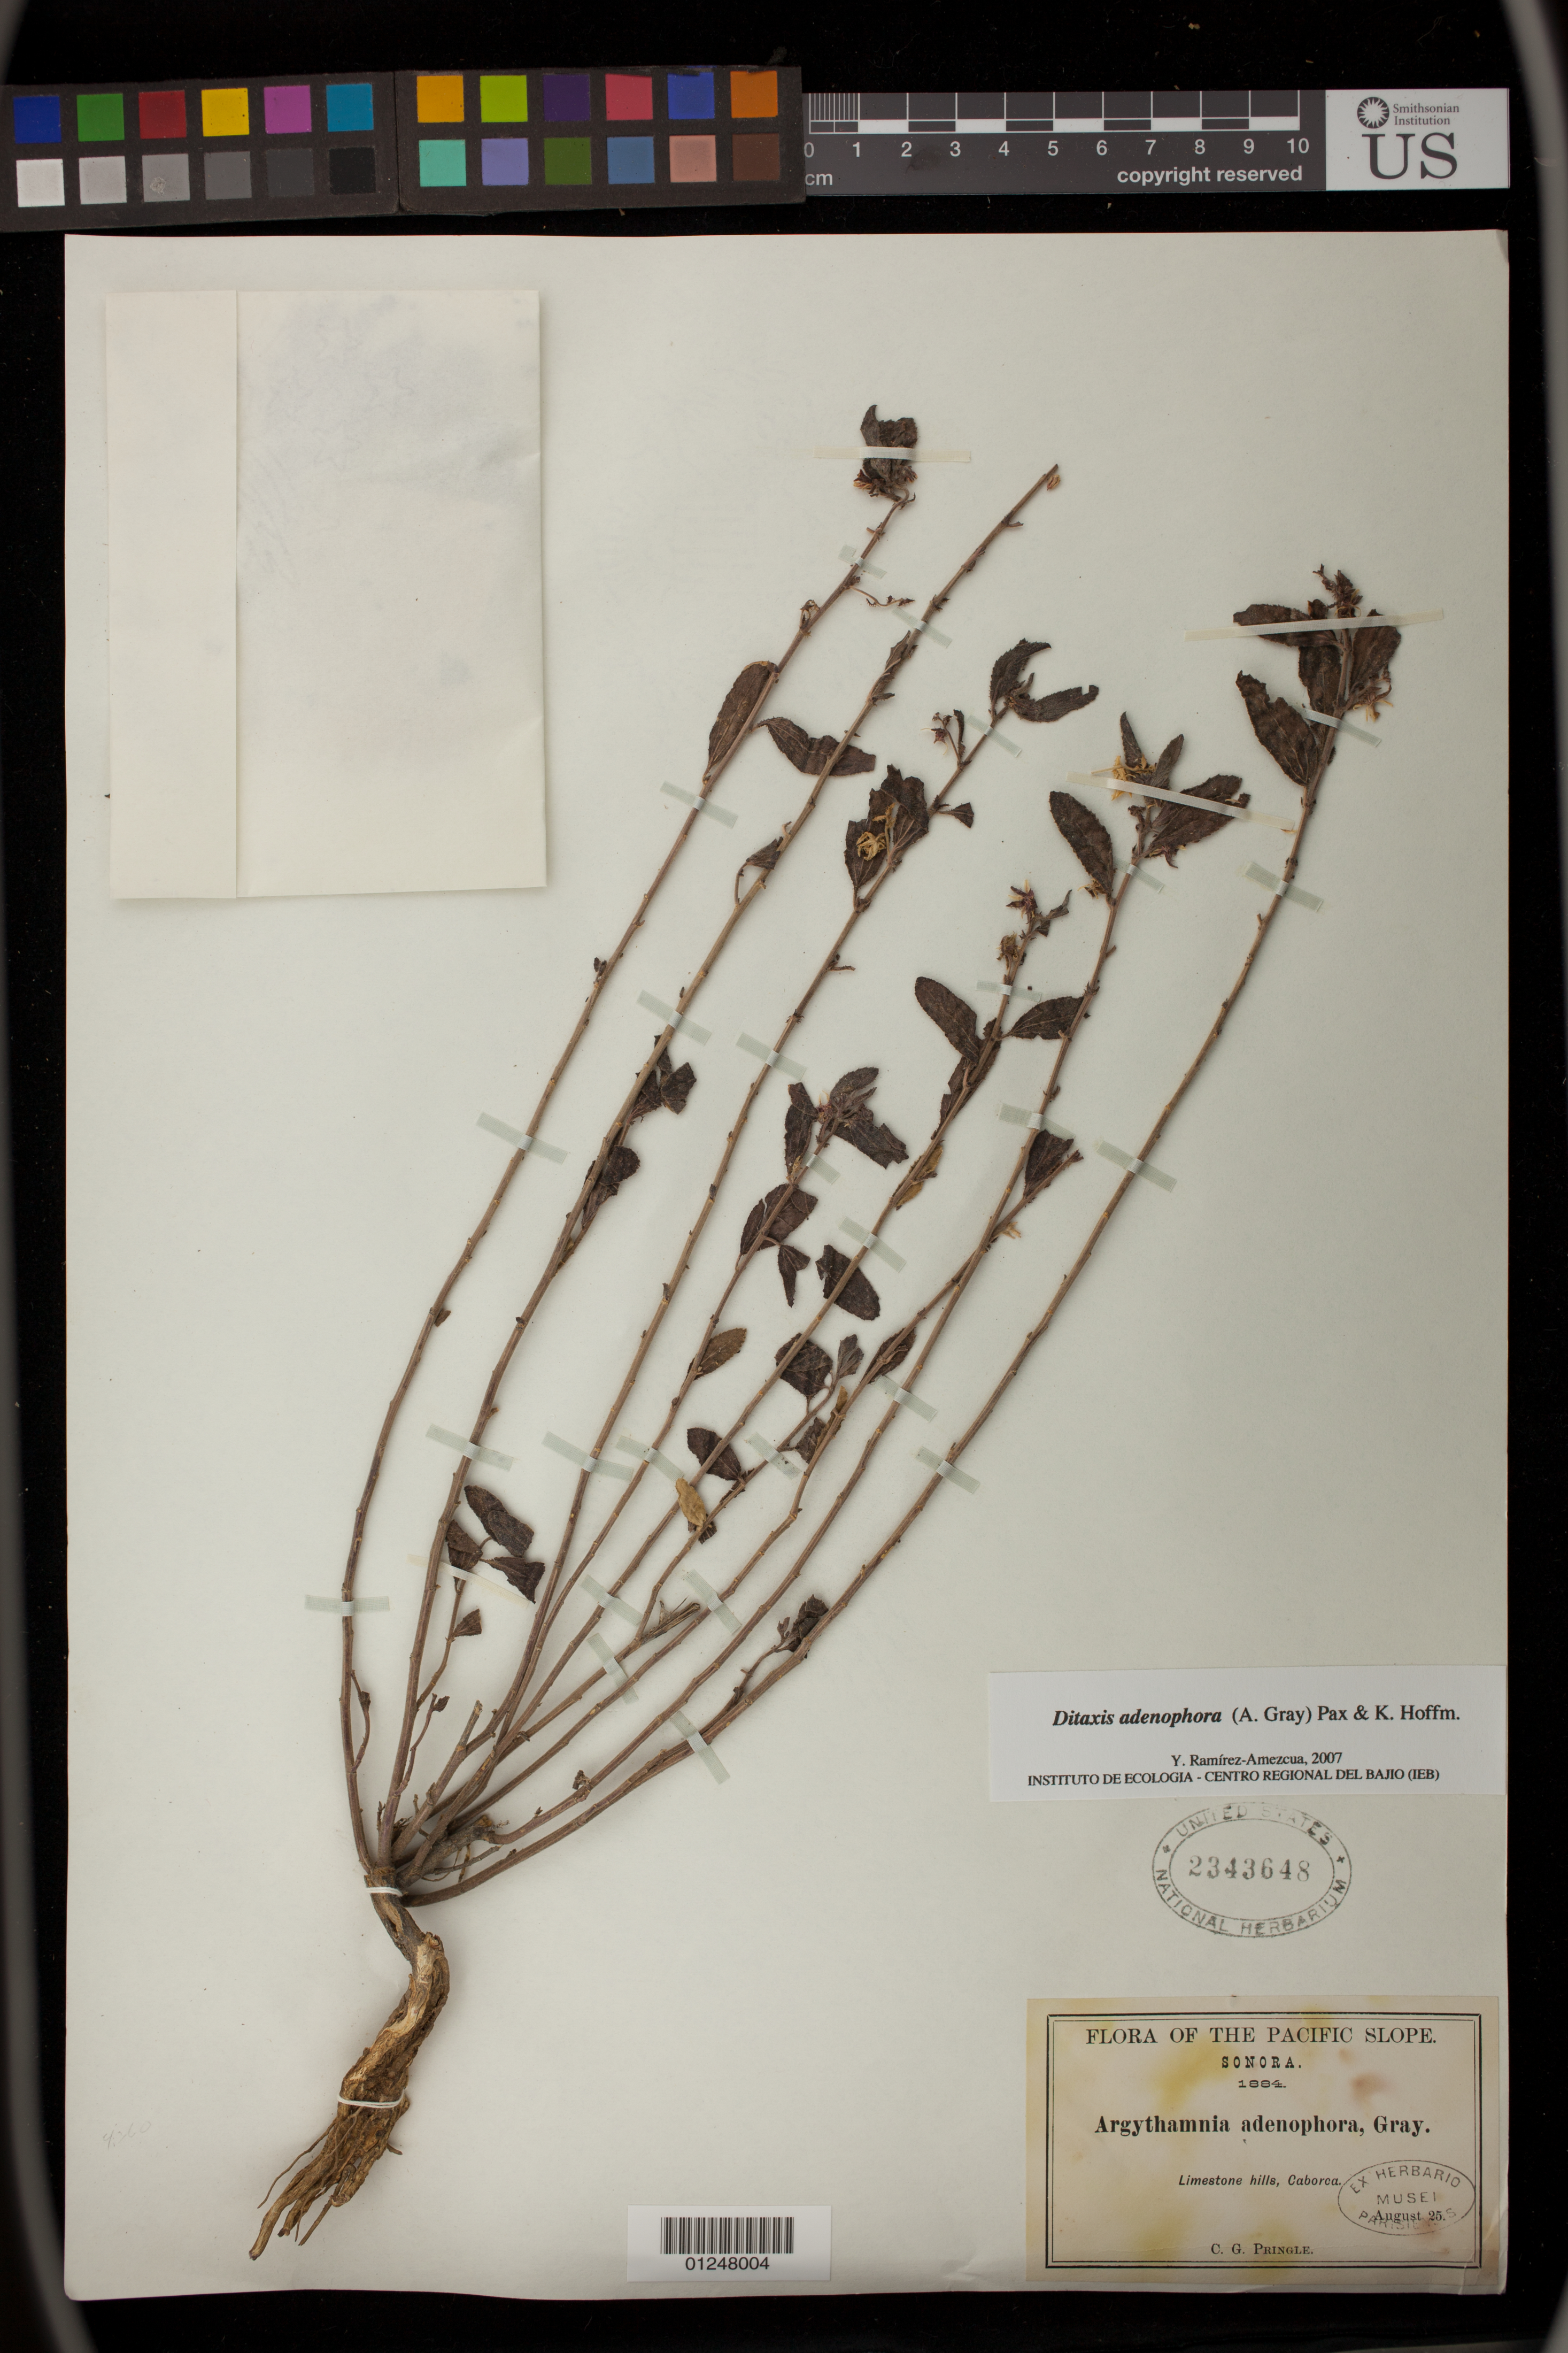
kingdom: Plantae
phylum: Tracheophyta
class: Magnoliopsida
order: Malpighiales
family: Euphorbiaceae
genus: Argythamnia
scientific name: Argythamnia adenophora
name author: A. Gray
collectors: C. G. Pringle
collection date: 1884-08-25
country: Mexico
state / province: Sonora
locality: Limestone hills, Caborca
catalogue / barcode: US 2343648